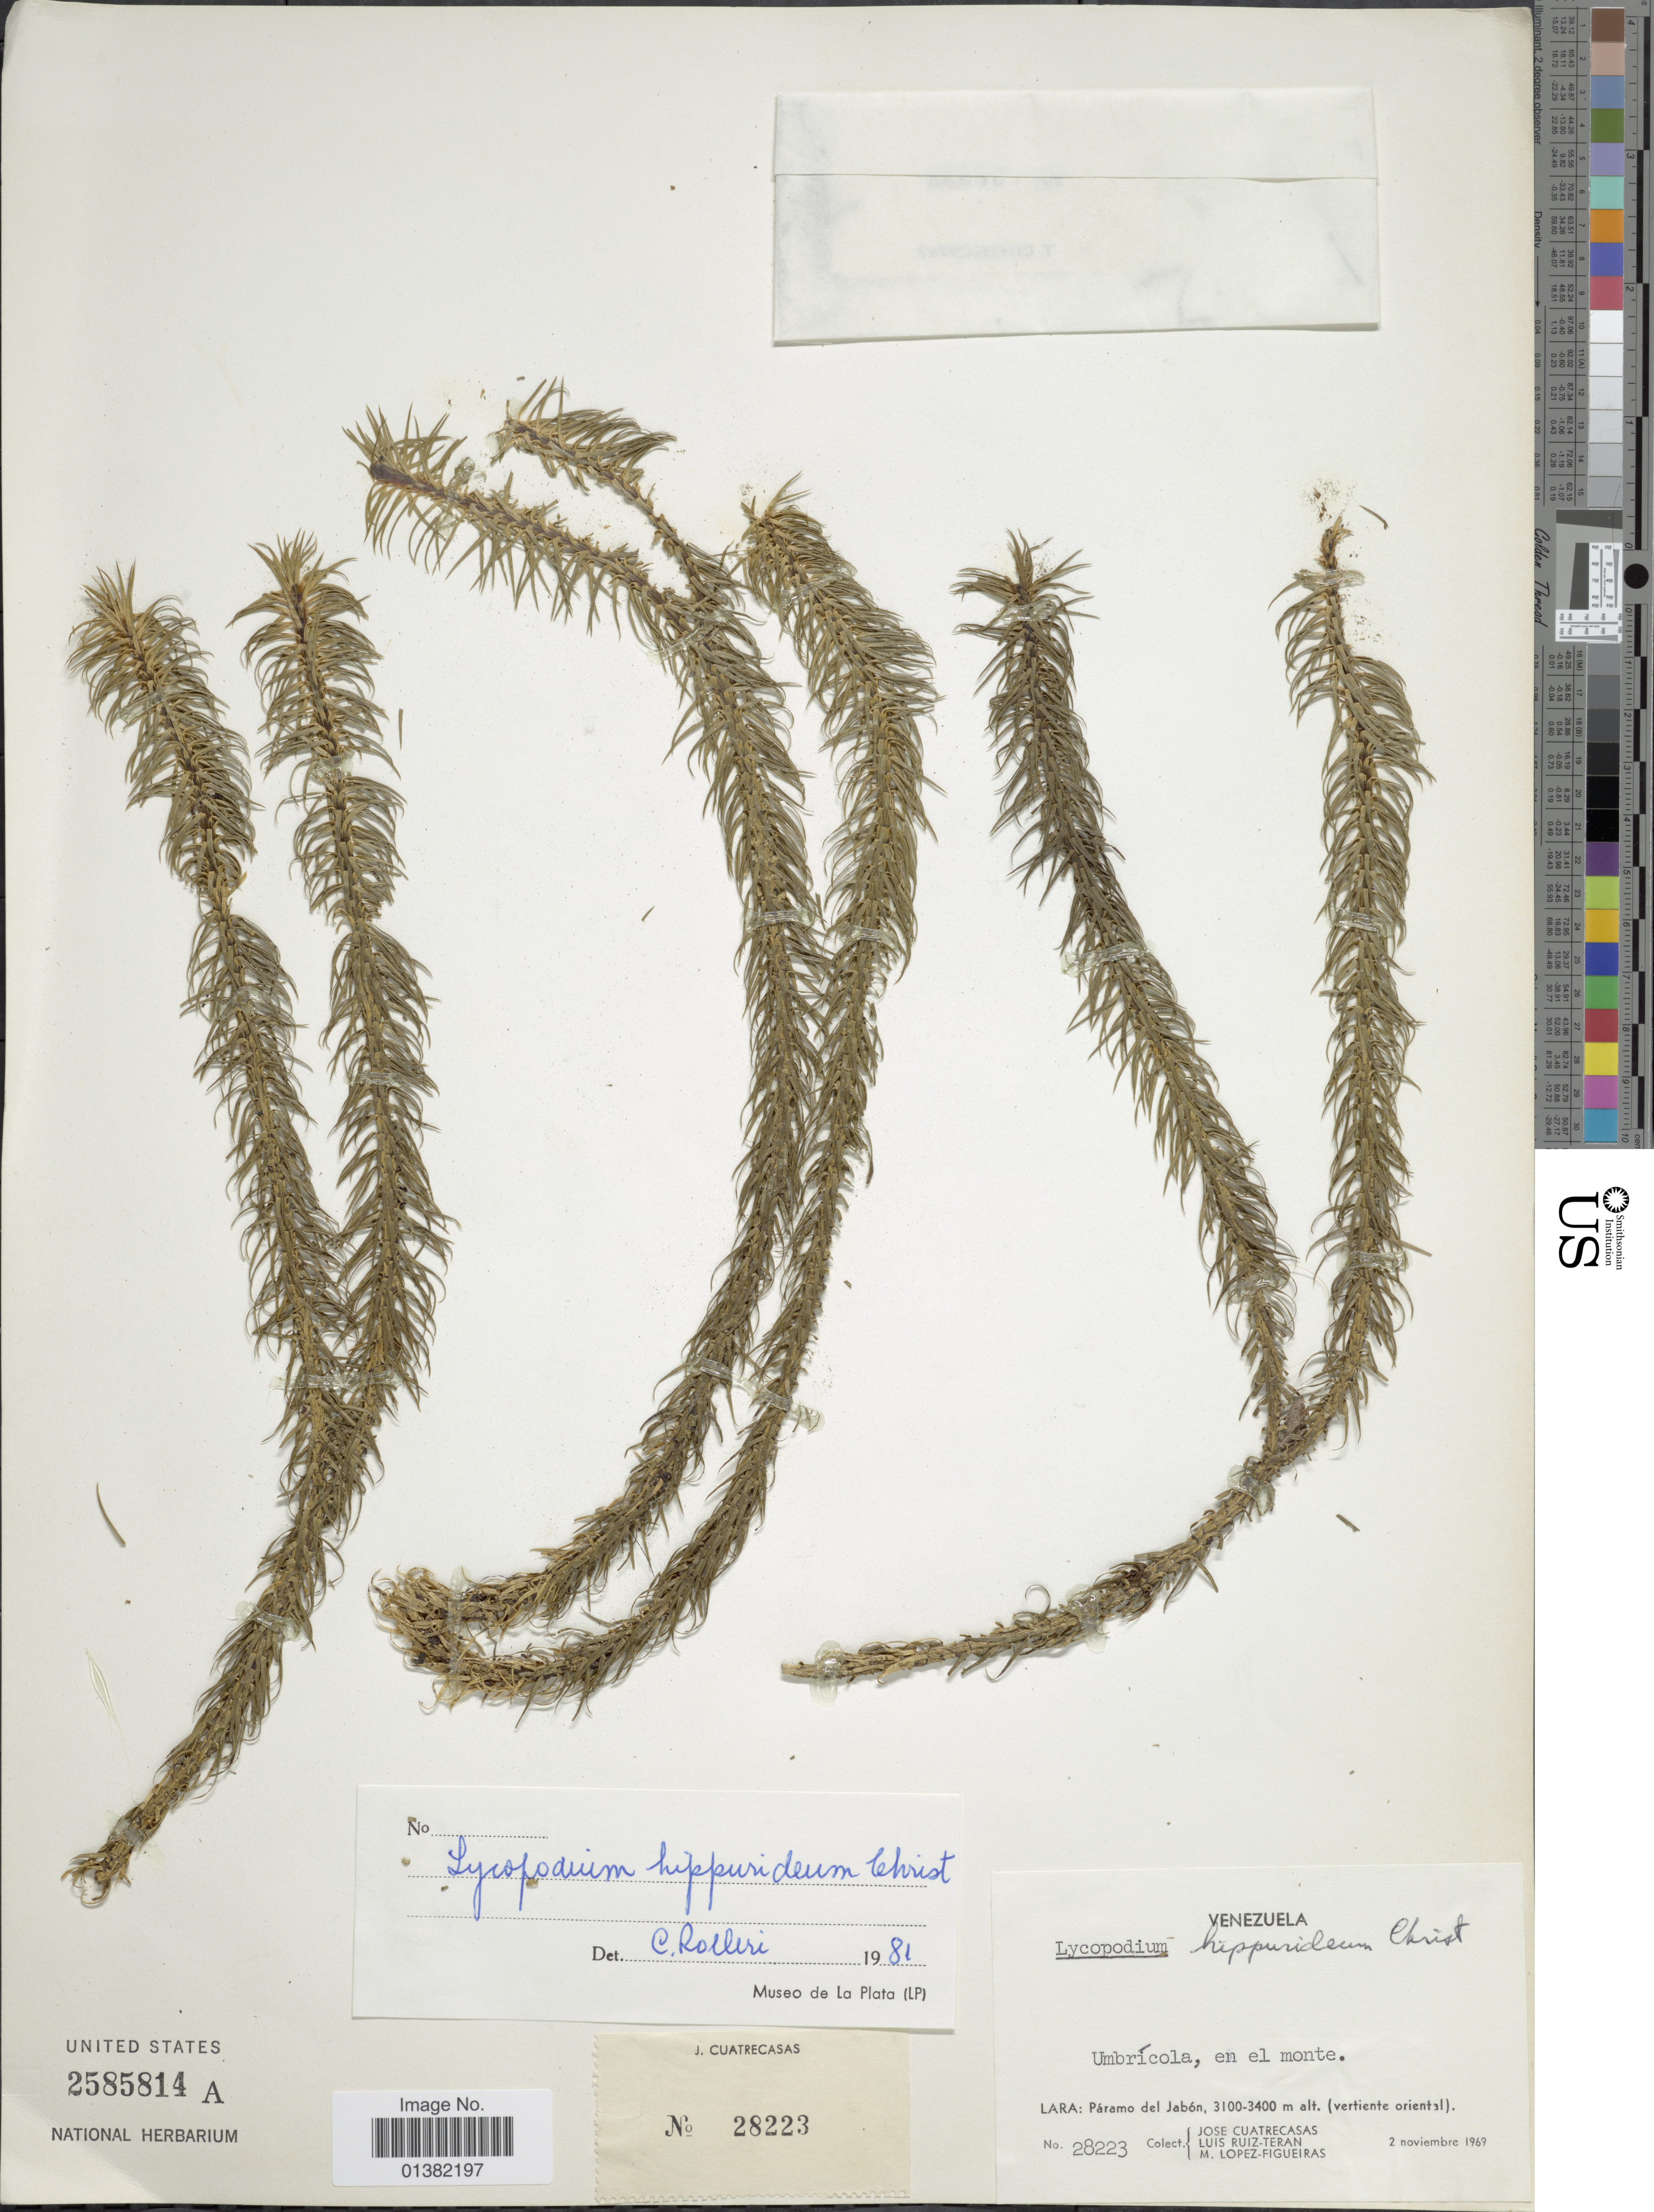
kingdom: Plantae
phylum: Tracheophyta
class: Lycopodiopsida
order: Lycopodiales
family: Lycopodiaceae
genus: Phlegmariurus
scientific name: Phlegmariurus hippurideus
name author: (Christ) B. Øllg.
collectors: J. Cuatrecasas, L. E. Ruíz-Terán & M. López Figueiras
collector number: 28223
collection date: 1969-11-02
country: Venezuela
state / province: Lara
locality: Páramo del Jabón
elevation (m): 3100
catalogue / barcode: US 2585814A